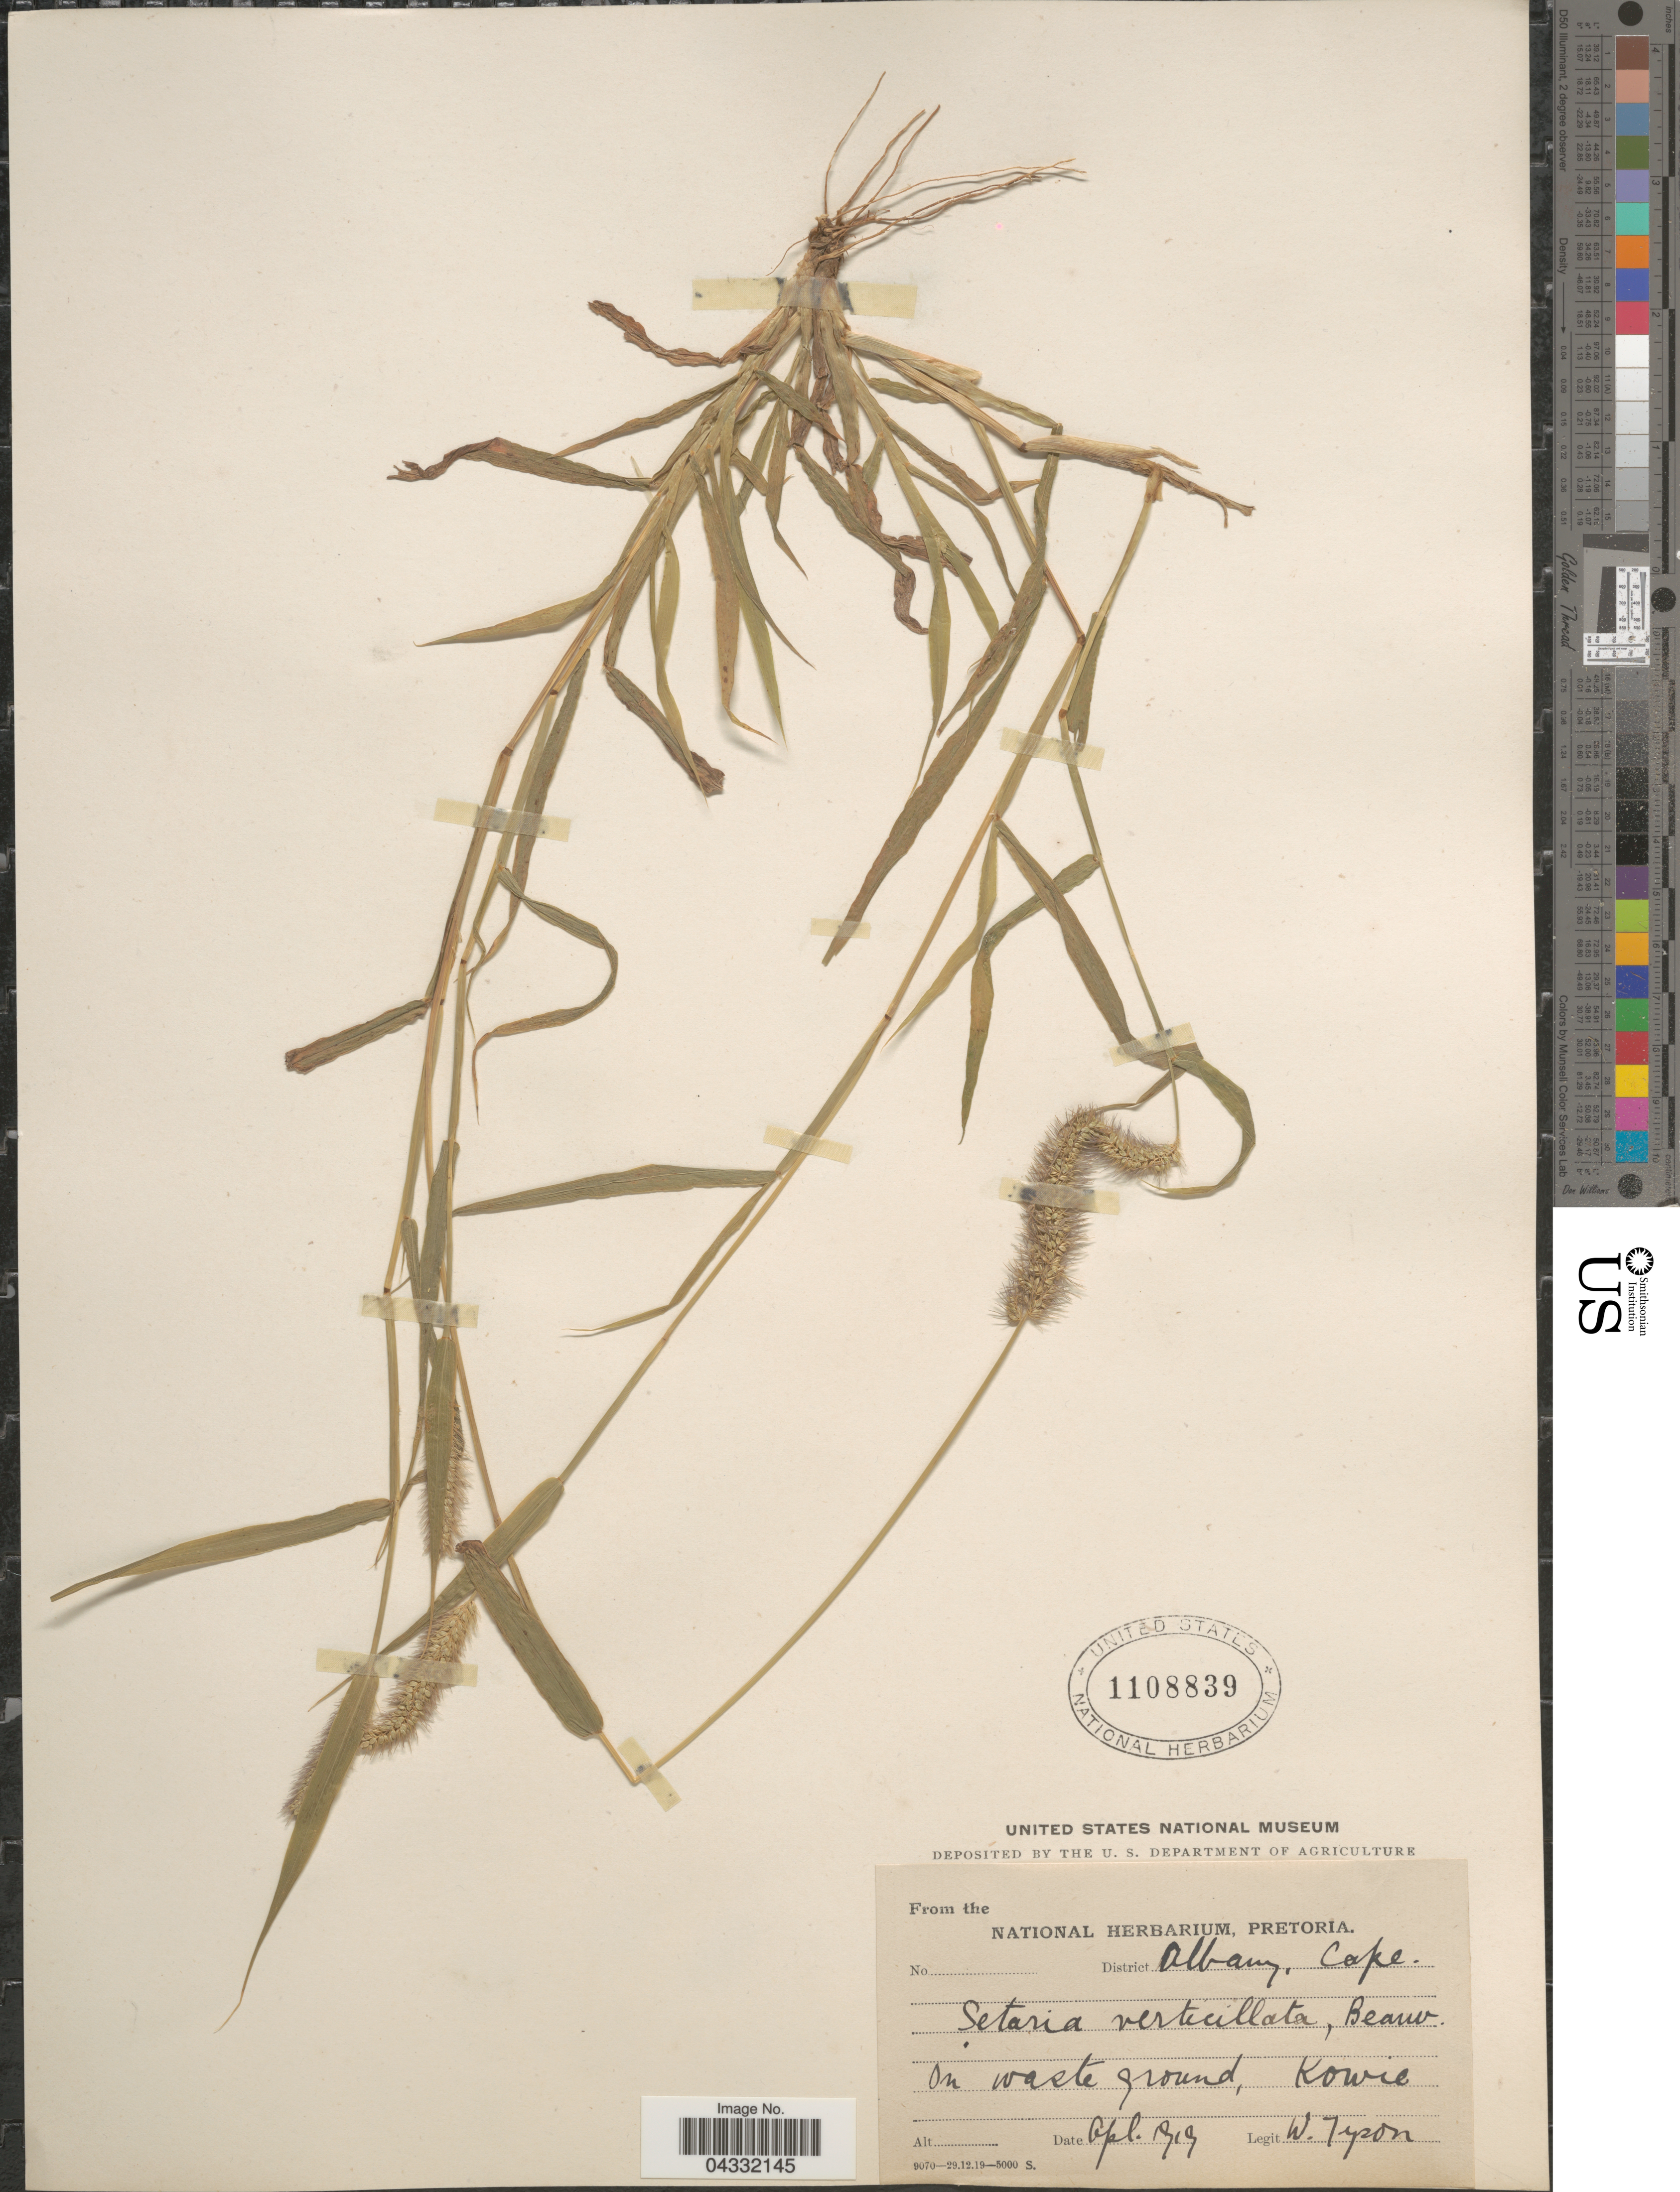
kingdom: Plantae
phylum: Tracheophyta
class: Liliopsida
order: Poales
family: Poaceae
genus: Setaria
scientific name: Setaria verticillata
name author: (L.) P. Beauv.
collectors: W. Tyson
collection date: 1919-04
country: South Africa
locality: District Albany, Cape. On waste ground, Kowie.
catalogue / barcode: US 1108839